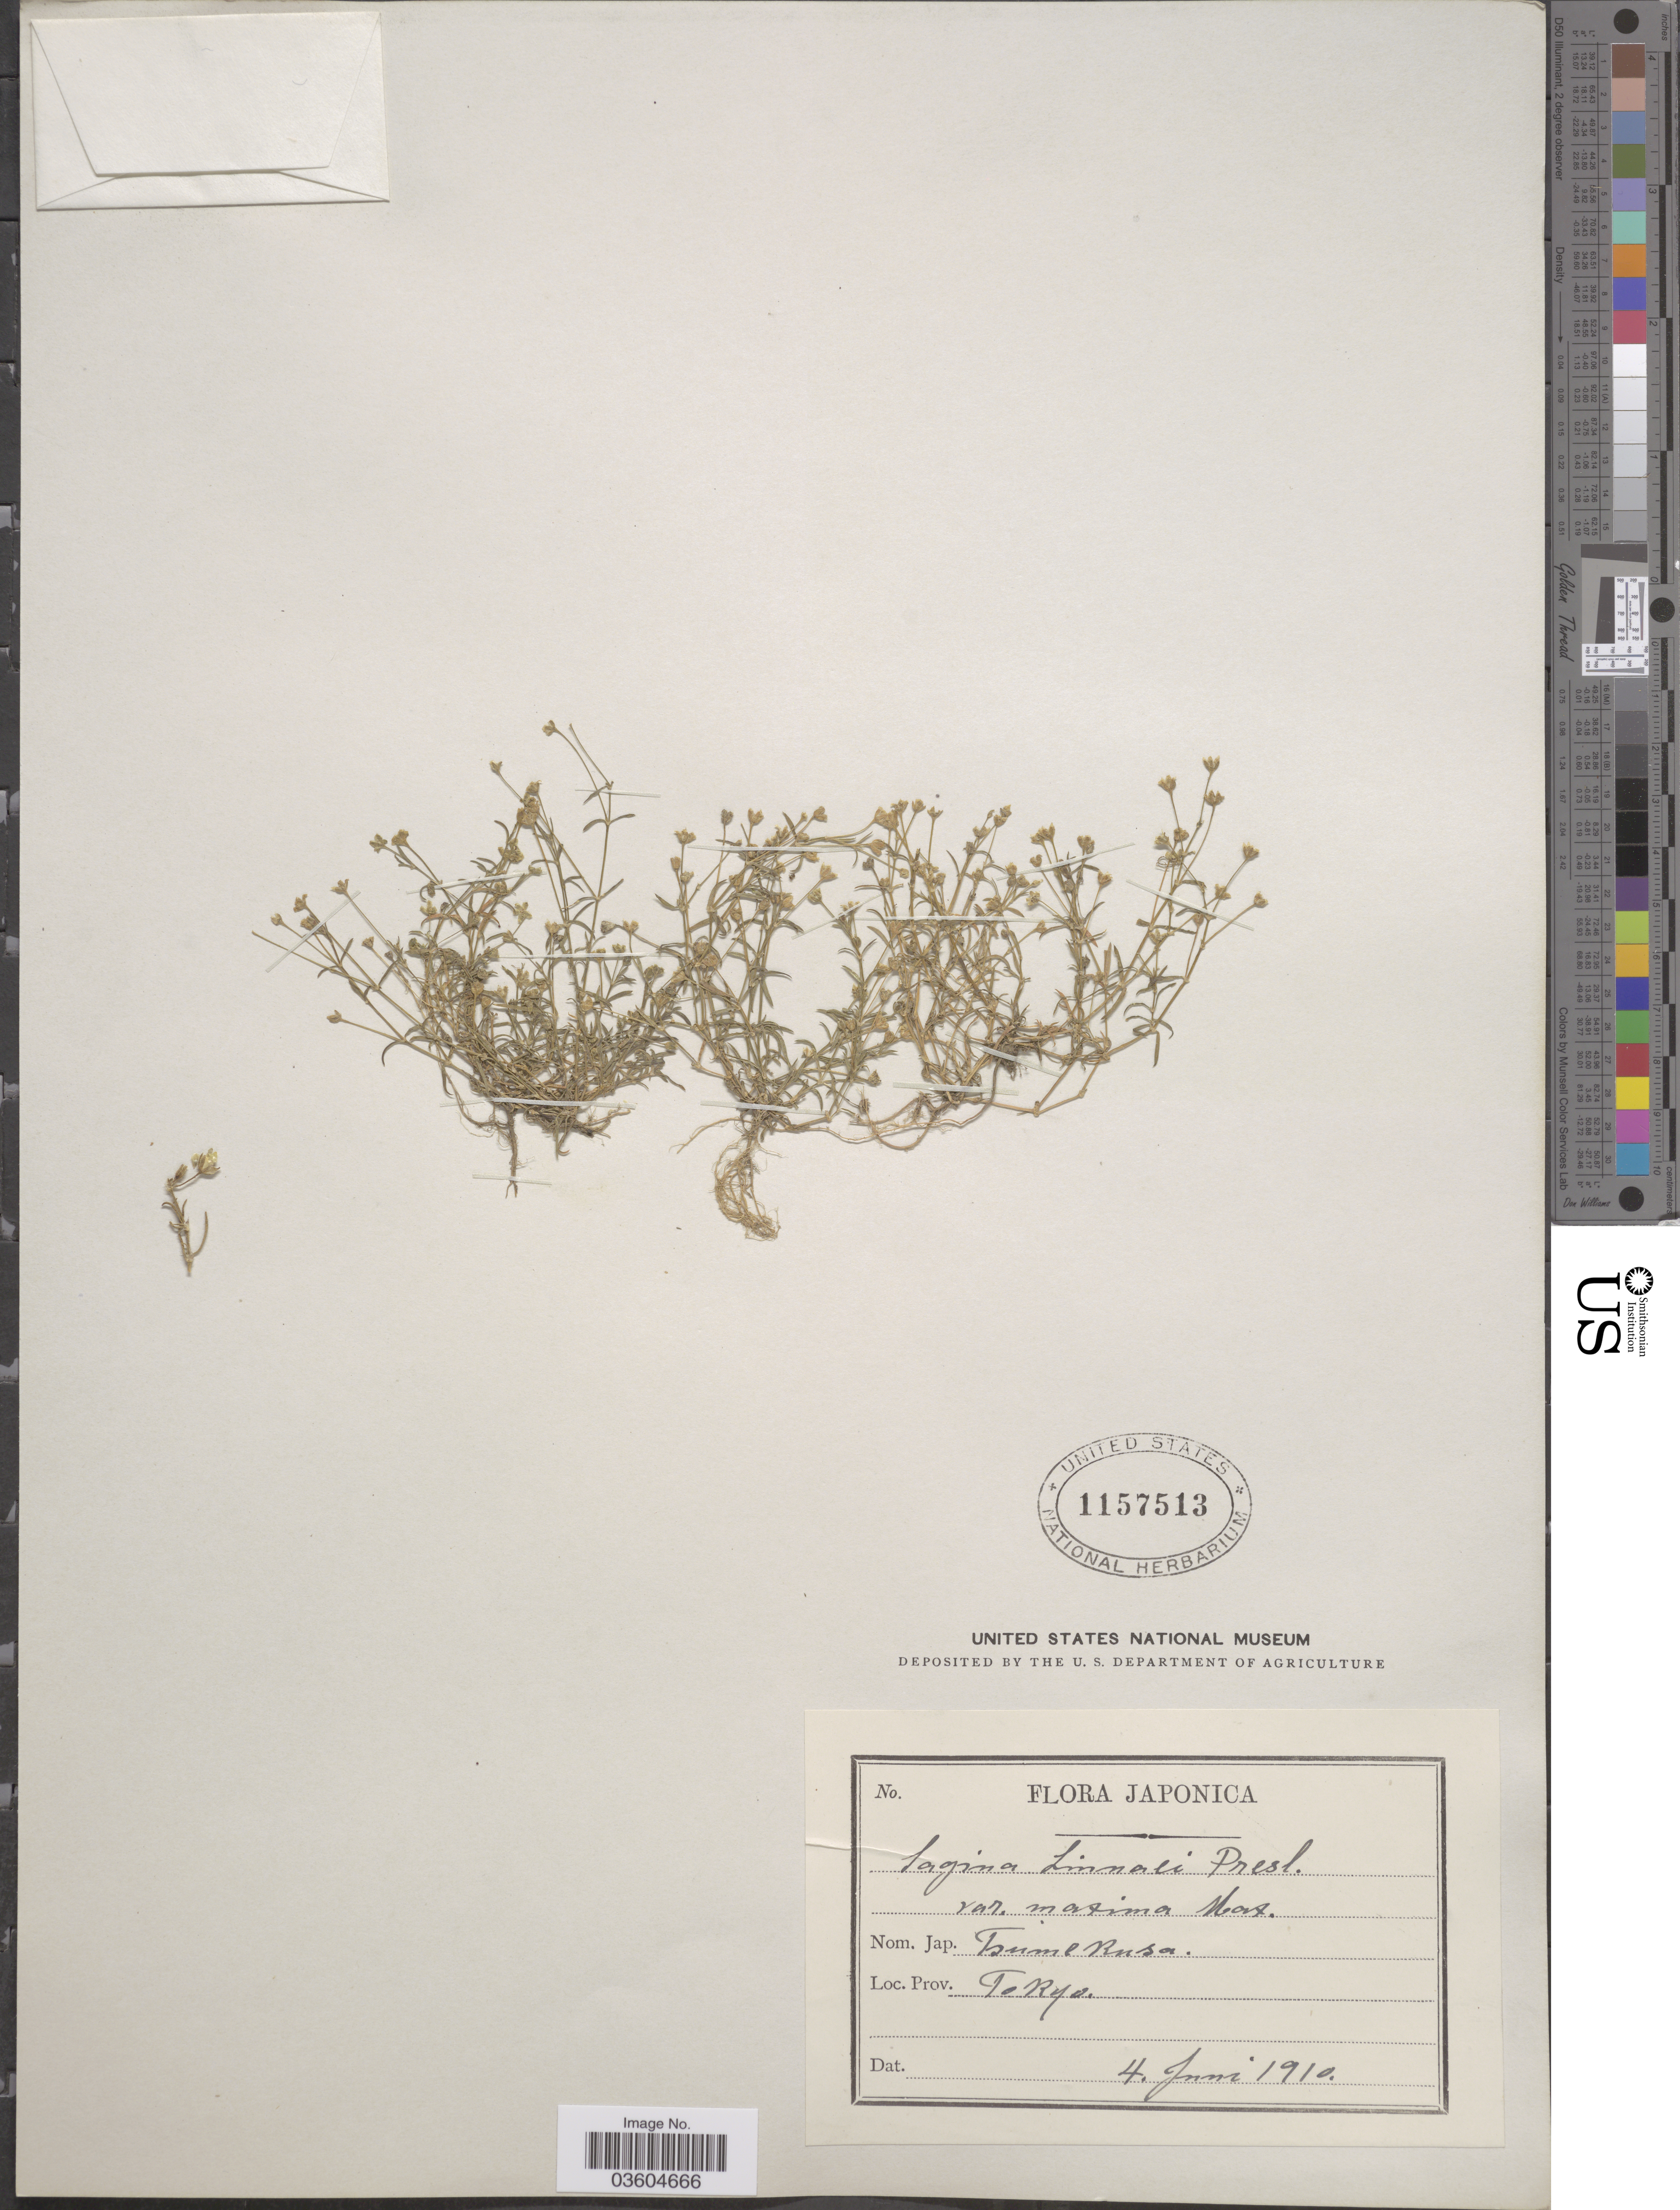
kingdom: Plantae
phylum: Tracheophyta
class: Magnoliopsida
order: Caryophyllales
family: Caryophyllaceae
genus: Sagina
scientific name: Sagina maxima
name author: A. Gray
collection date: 1910-06-04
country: Japan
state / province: Tokyo, Federal City of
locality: Tokyo.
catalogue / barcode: US 1157513